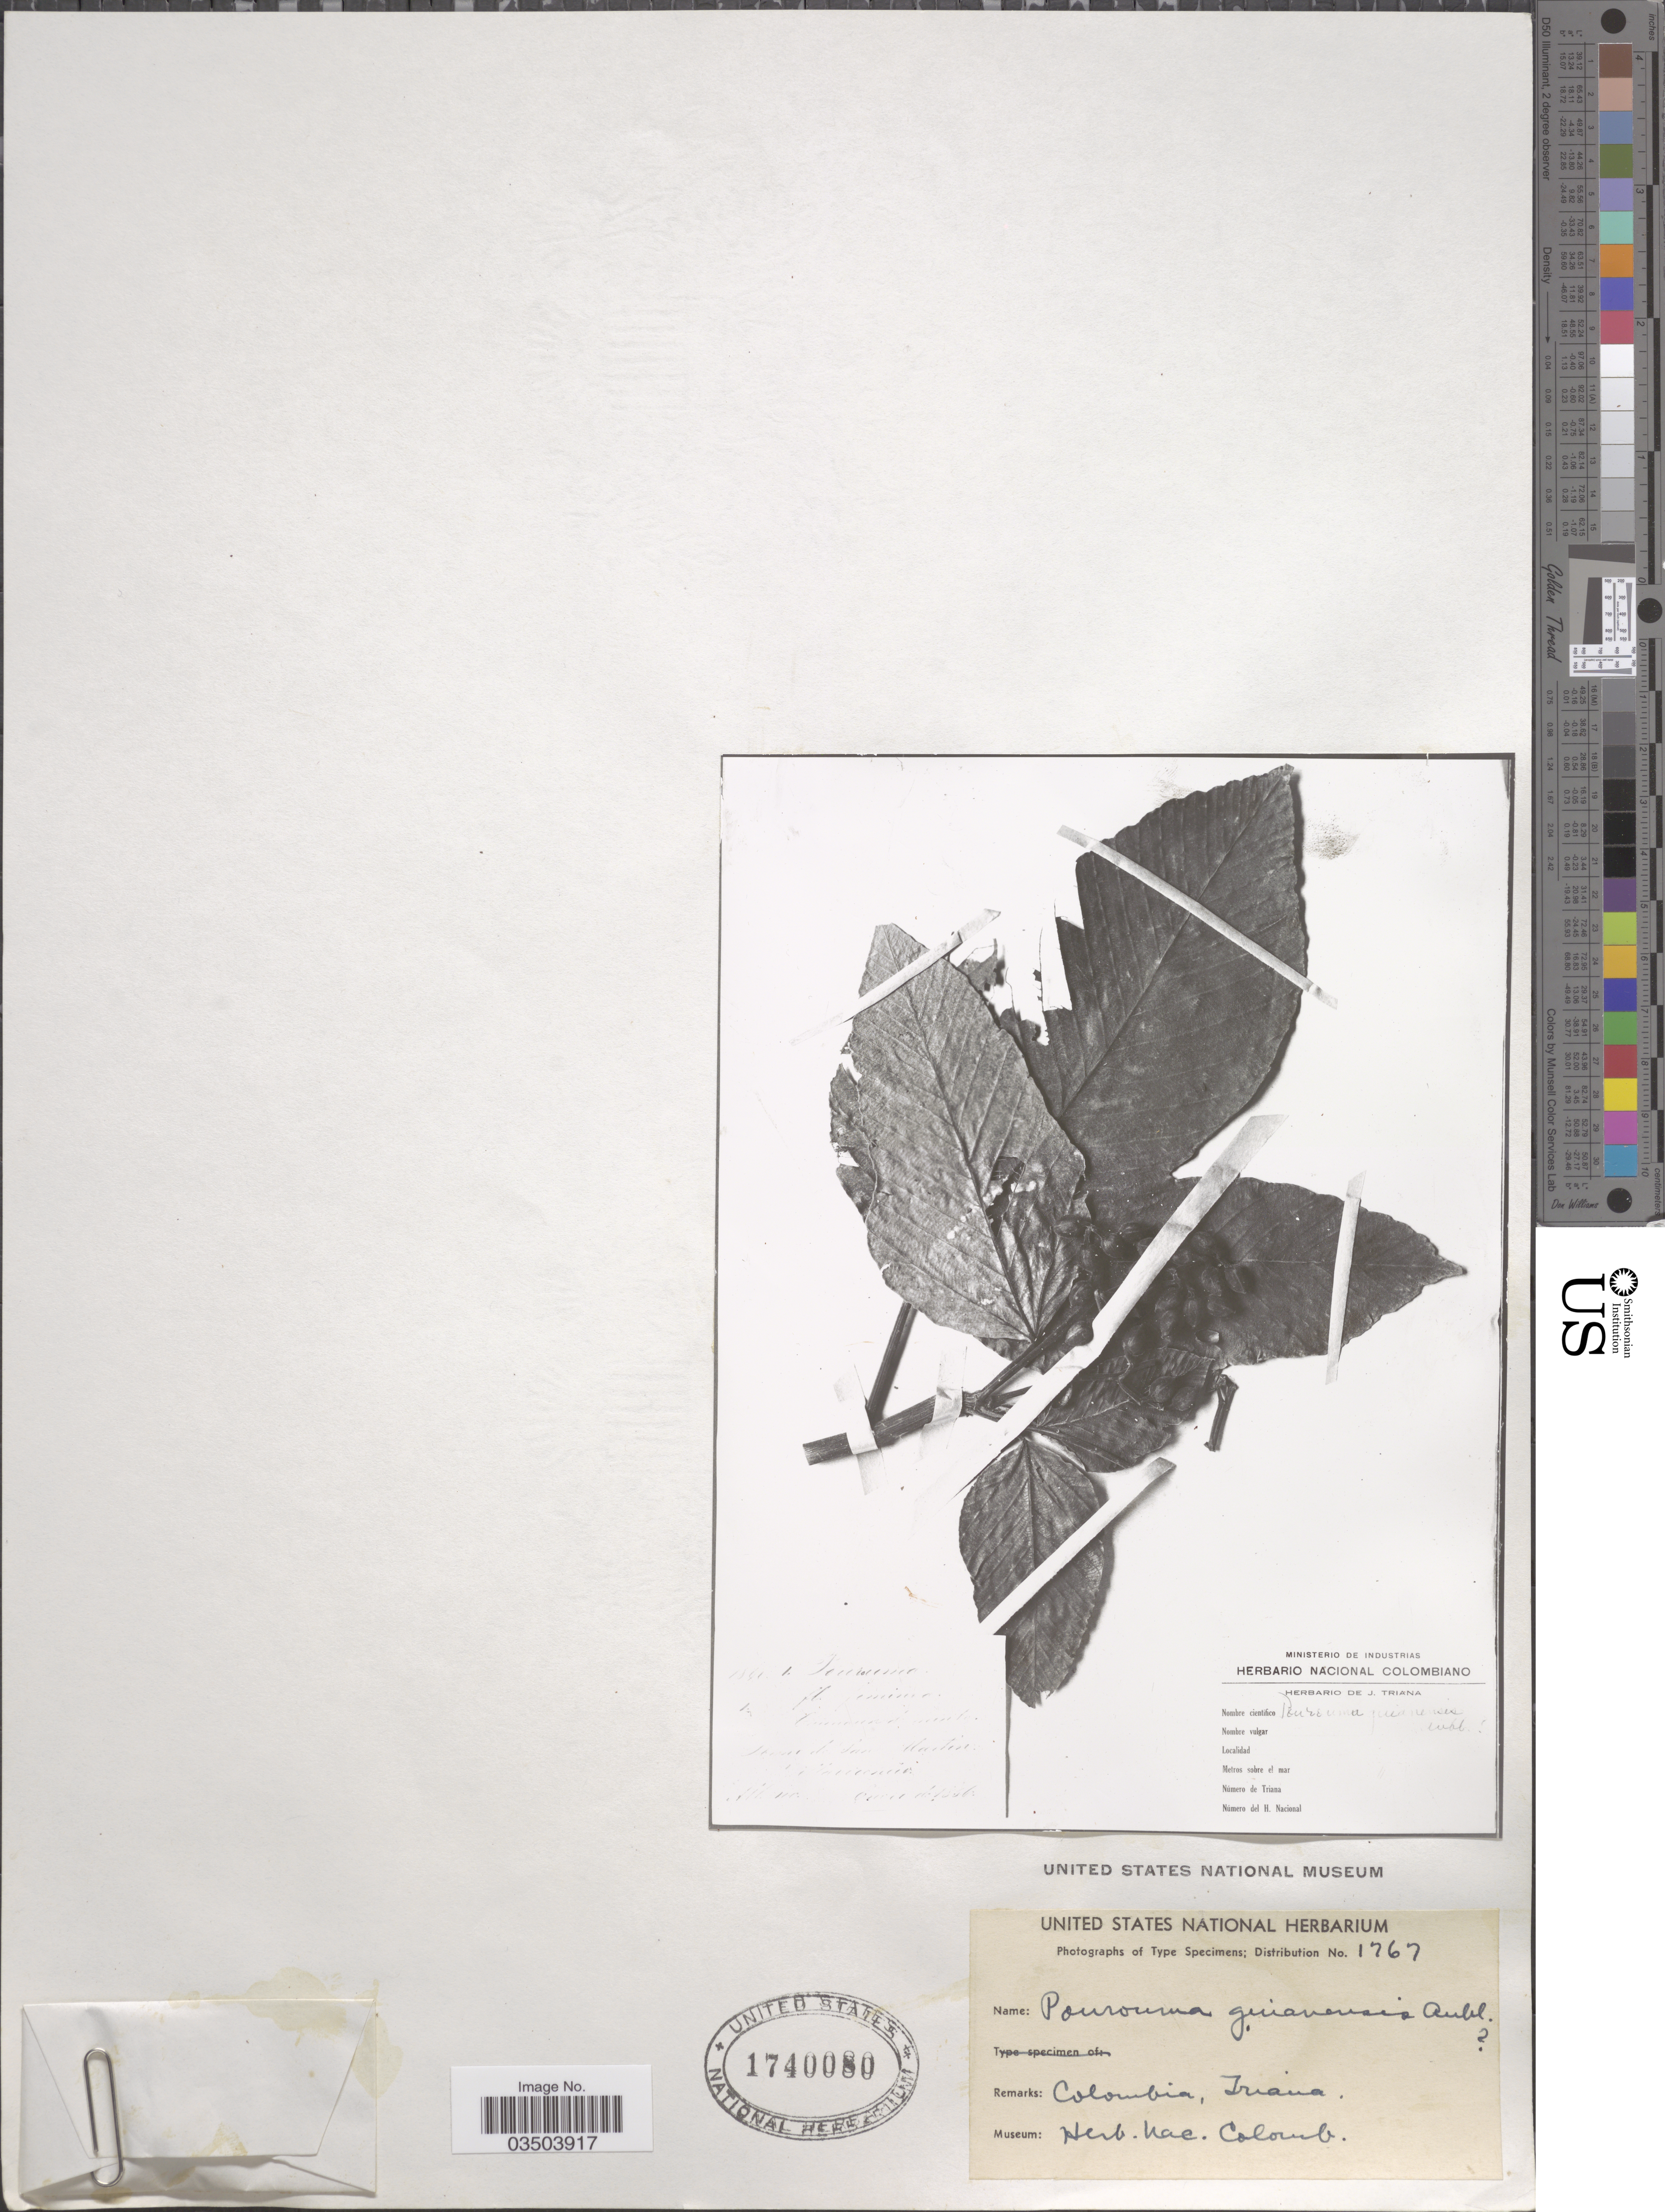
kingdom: Plantae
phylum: Tracheophyta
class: Magnoliopsida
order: Rosales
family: Urticaceae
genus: Pourouma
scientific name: Pourouma guianensis subsp. guianensis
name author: Aubl.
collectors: J. J. Triana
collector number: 1767?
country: Colombia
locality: Triana.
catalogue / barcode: US 1740080